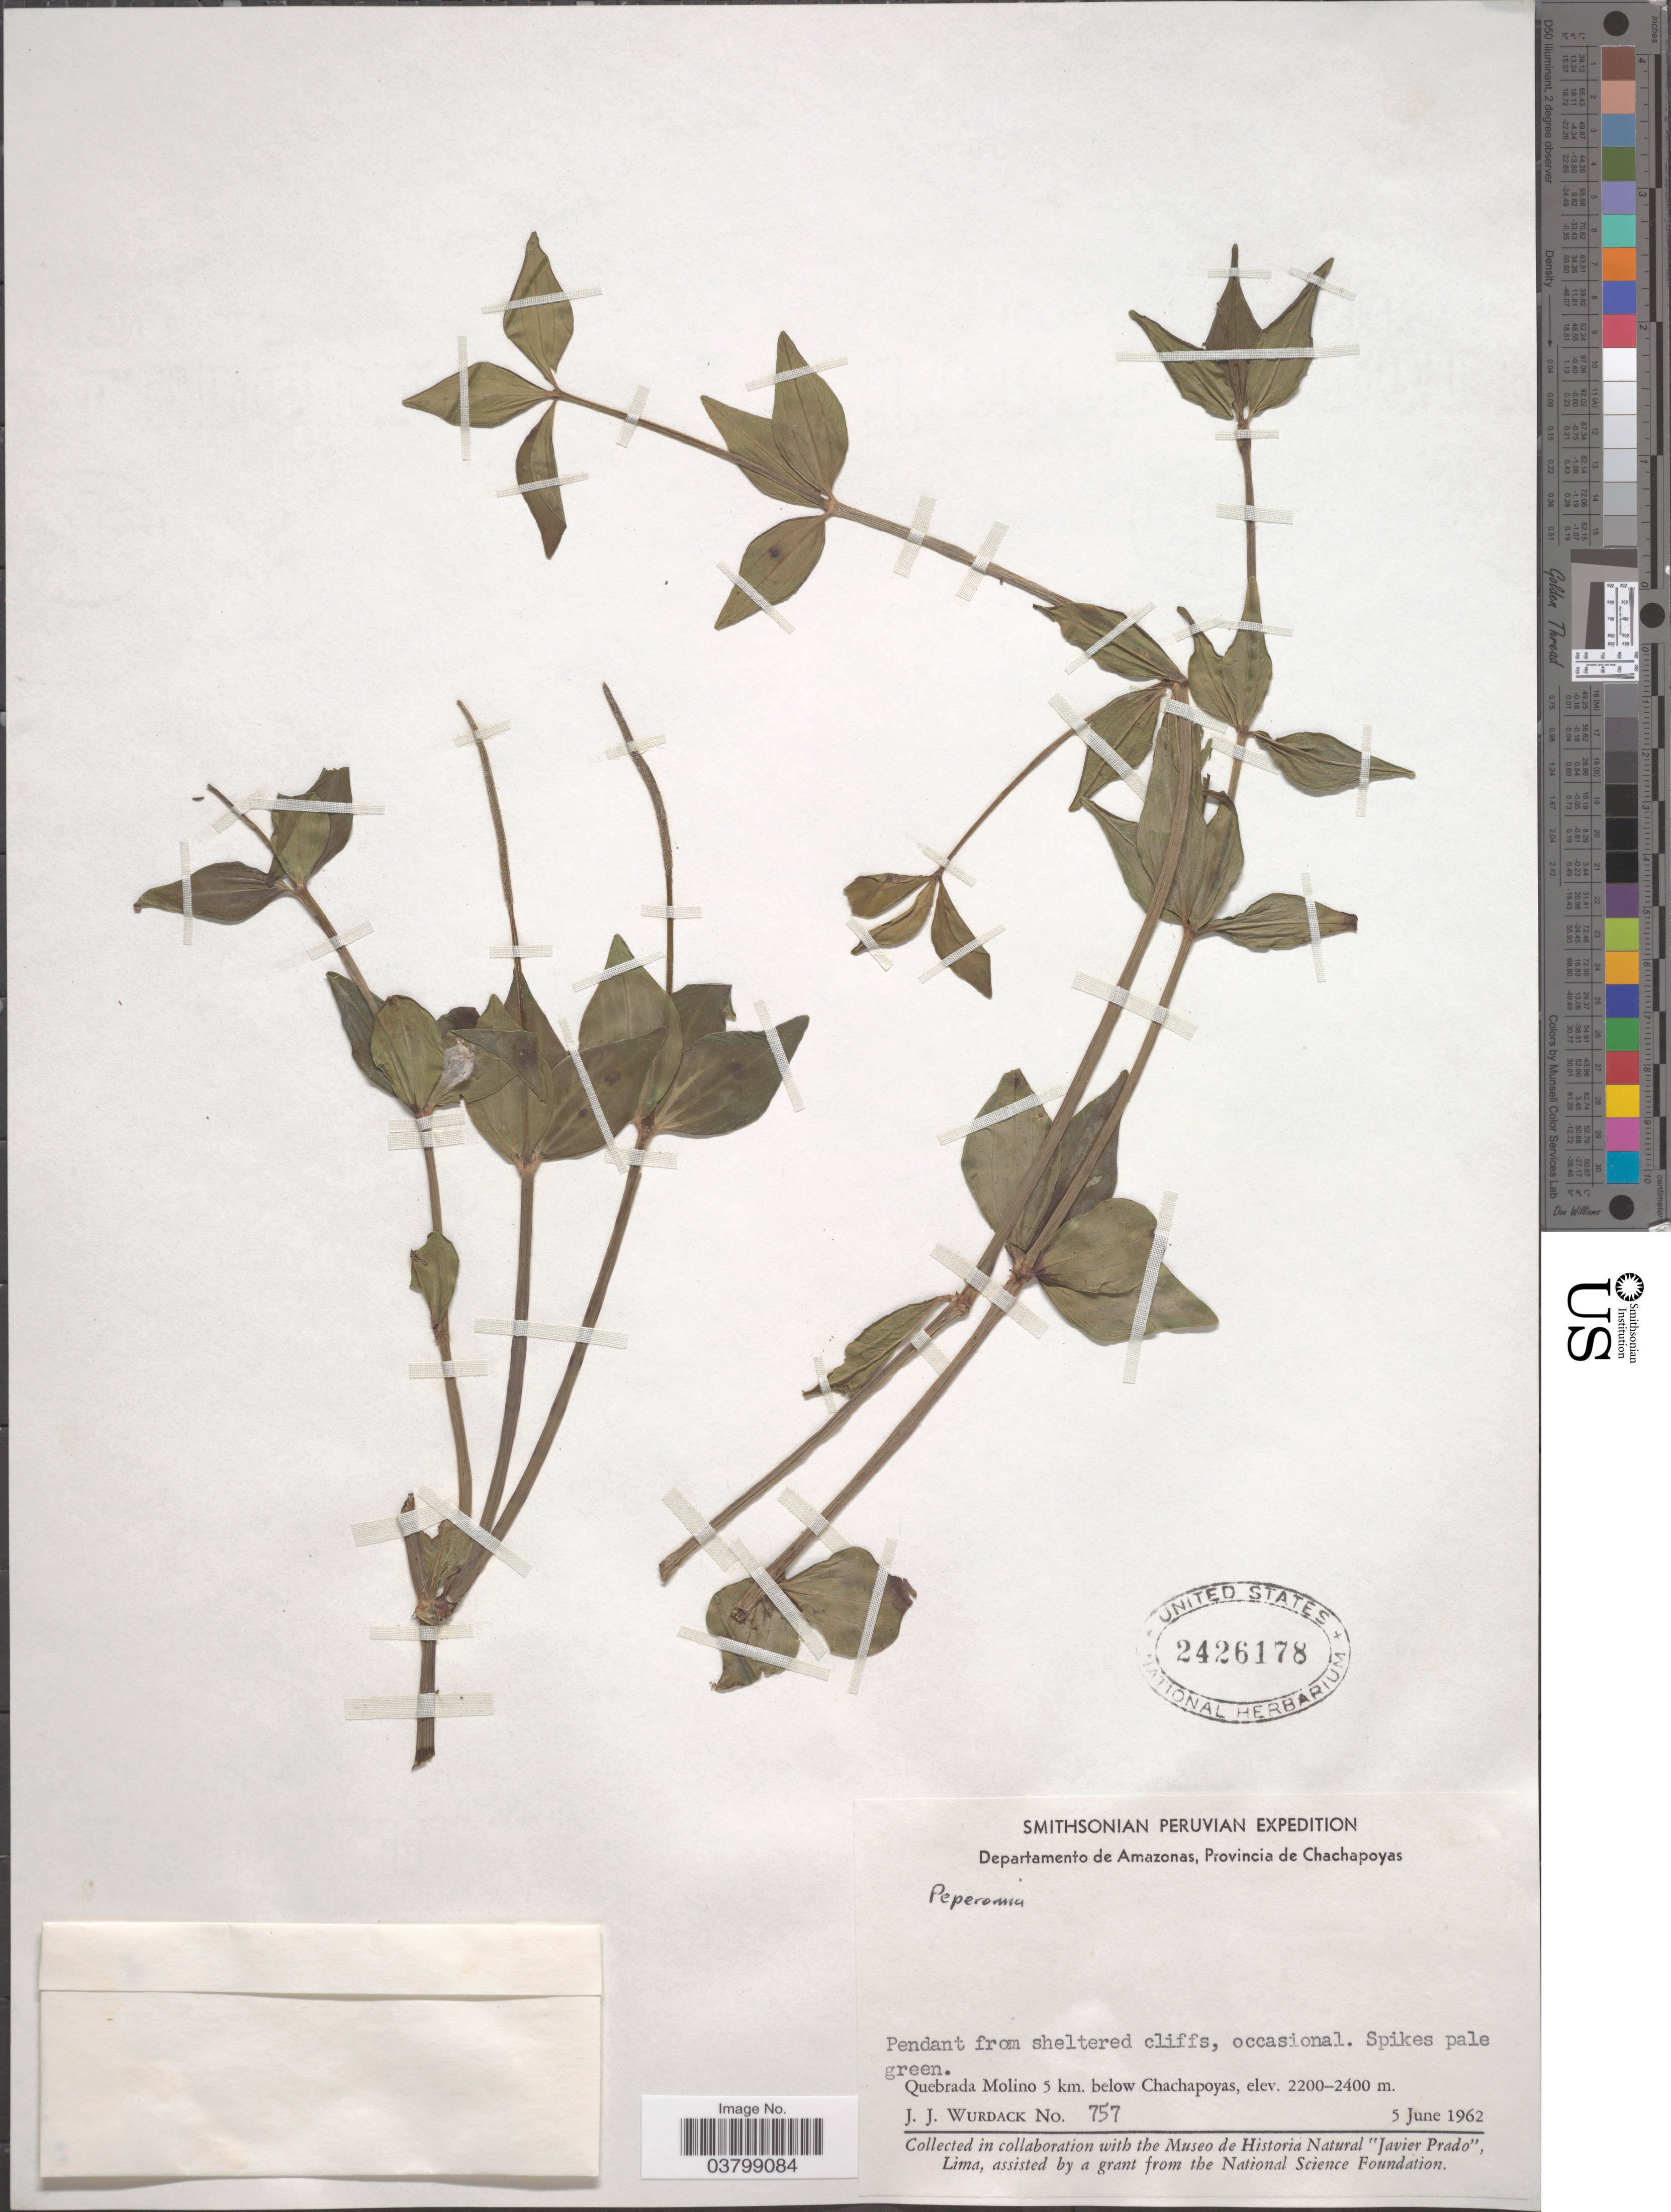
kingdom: Plantae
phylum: Tracheophyta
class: Magnoliopsida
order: Piperales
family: Piperaceae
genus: Peperomia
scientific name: Peperomia sp.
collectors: J. J. Wurdack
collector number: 757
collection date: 1962-06-05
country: Peru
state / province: Amazonas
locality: Departamento de Amazonas, Provincia de Chachapoyas. Quebrada Molino 5 km. below Chachapoyas.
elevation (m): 2200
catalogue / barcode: US 2426178